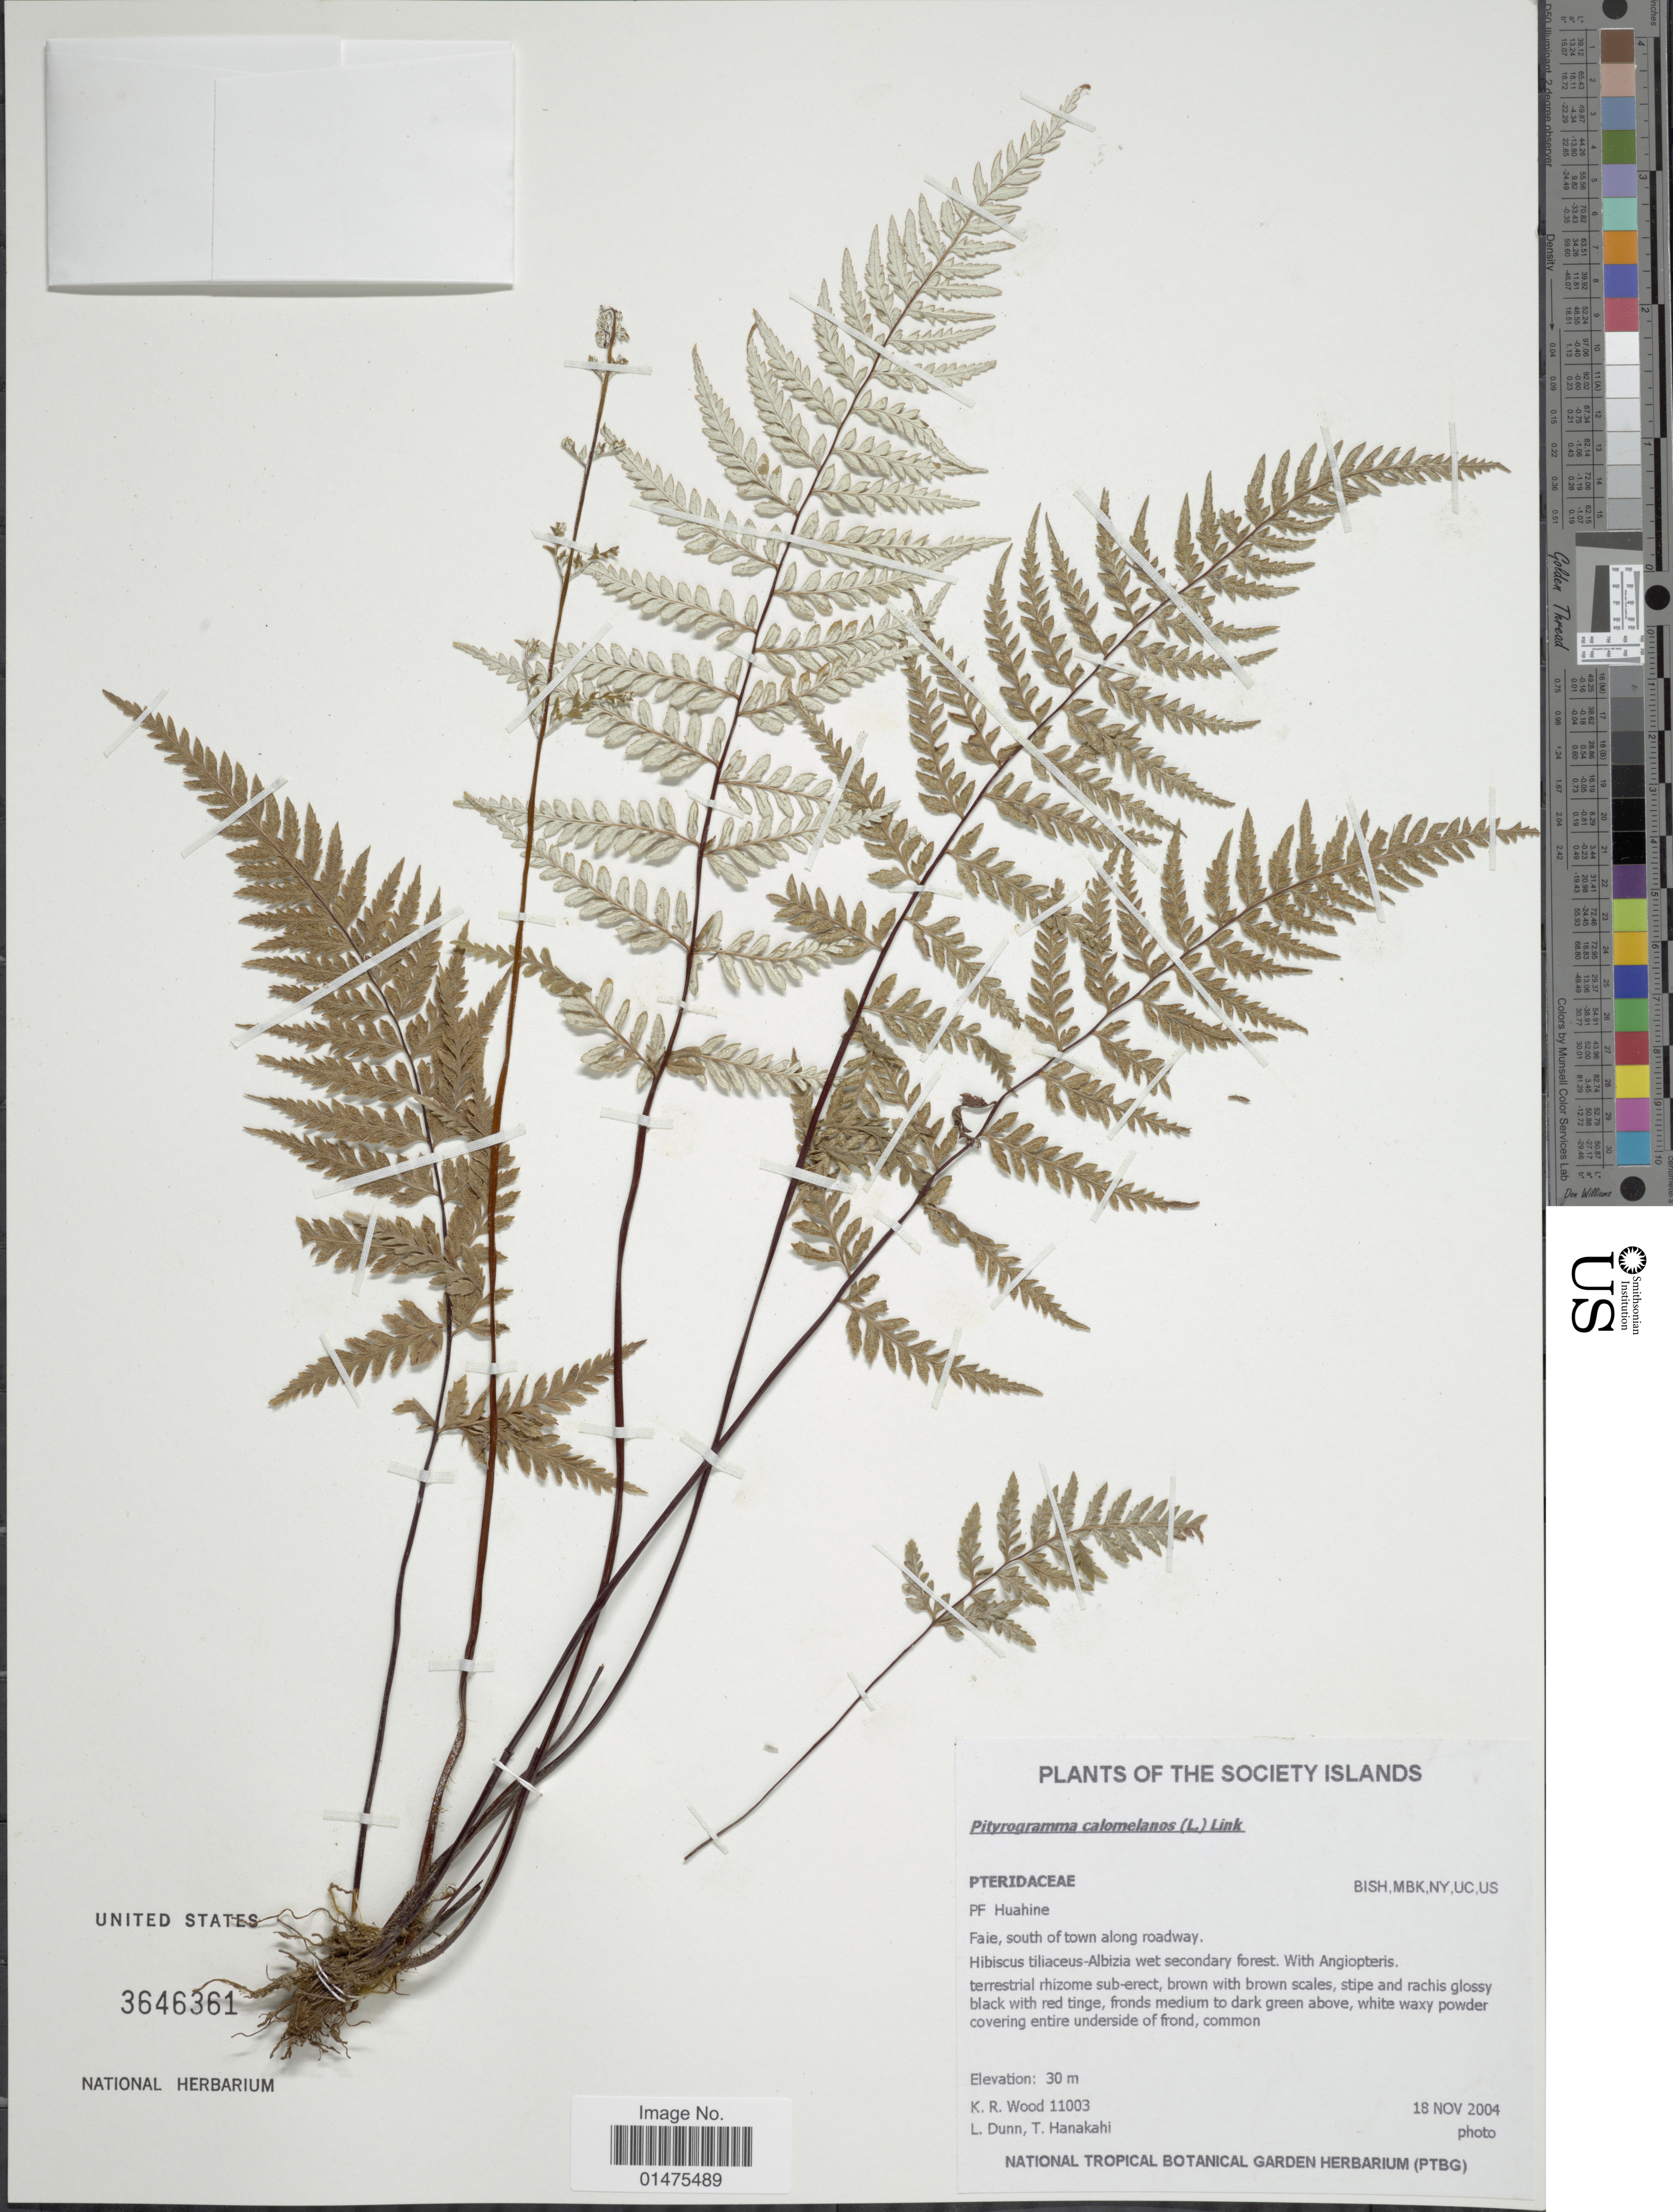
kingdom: Plantae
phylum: Tracheophyta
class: Polypodiopsida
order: Polypodiales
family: Pteridaceae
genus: Pityrogramma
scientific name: Pityrogramma calomelanos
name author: (L.) Link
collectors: K. R. Wood, L. Dunn & T. Hanakahi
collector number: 11003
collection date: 2004-11-18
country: French Polynesia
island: Huahine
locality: Society Islands, PF Huahine, Faie, south of town along roadway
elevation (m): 30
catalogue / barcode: US 3646361